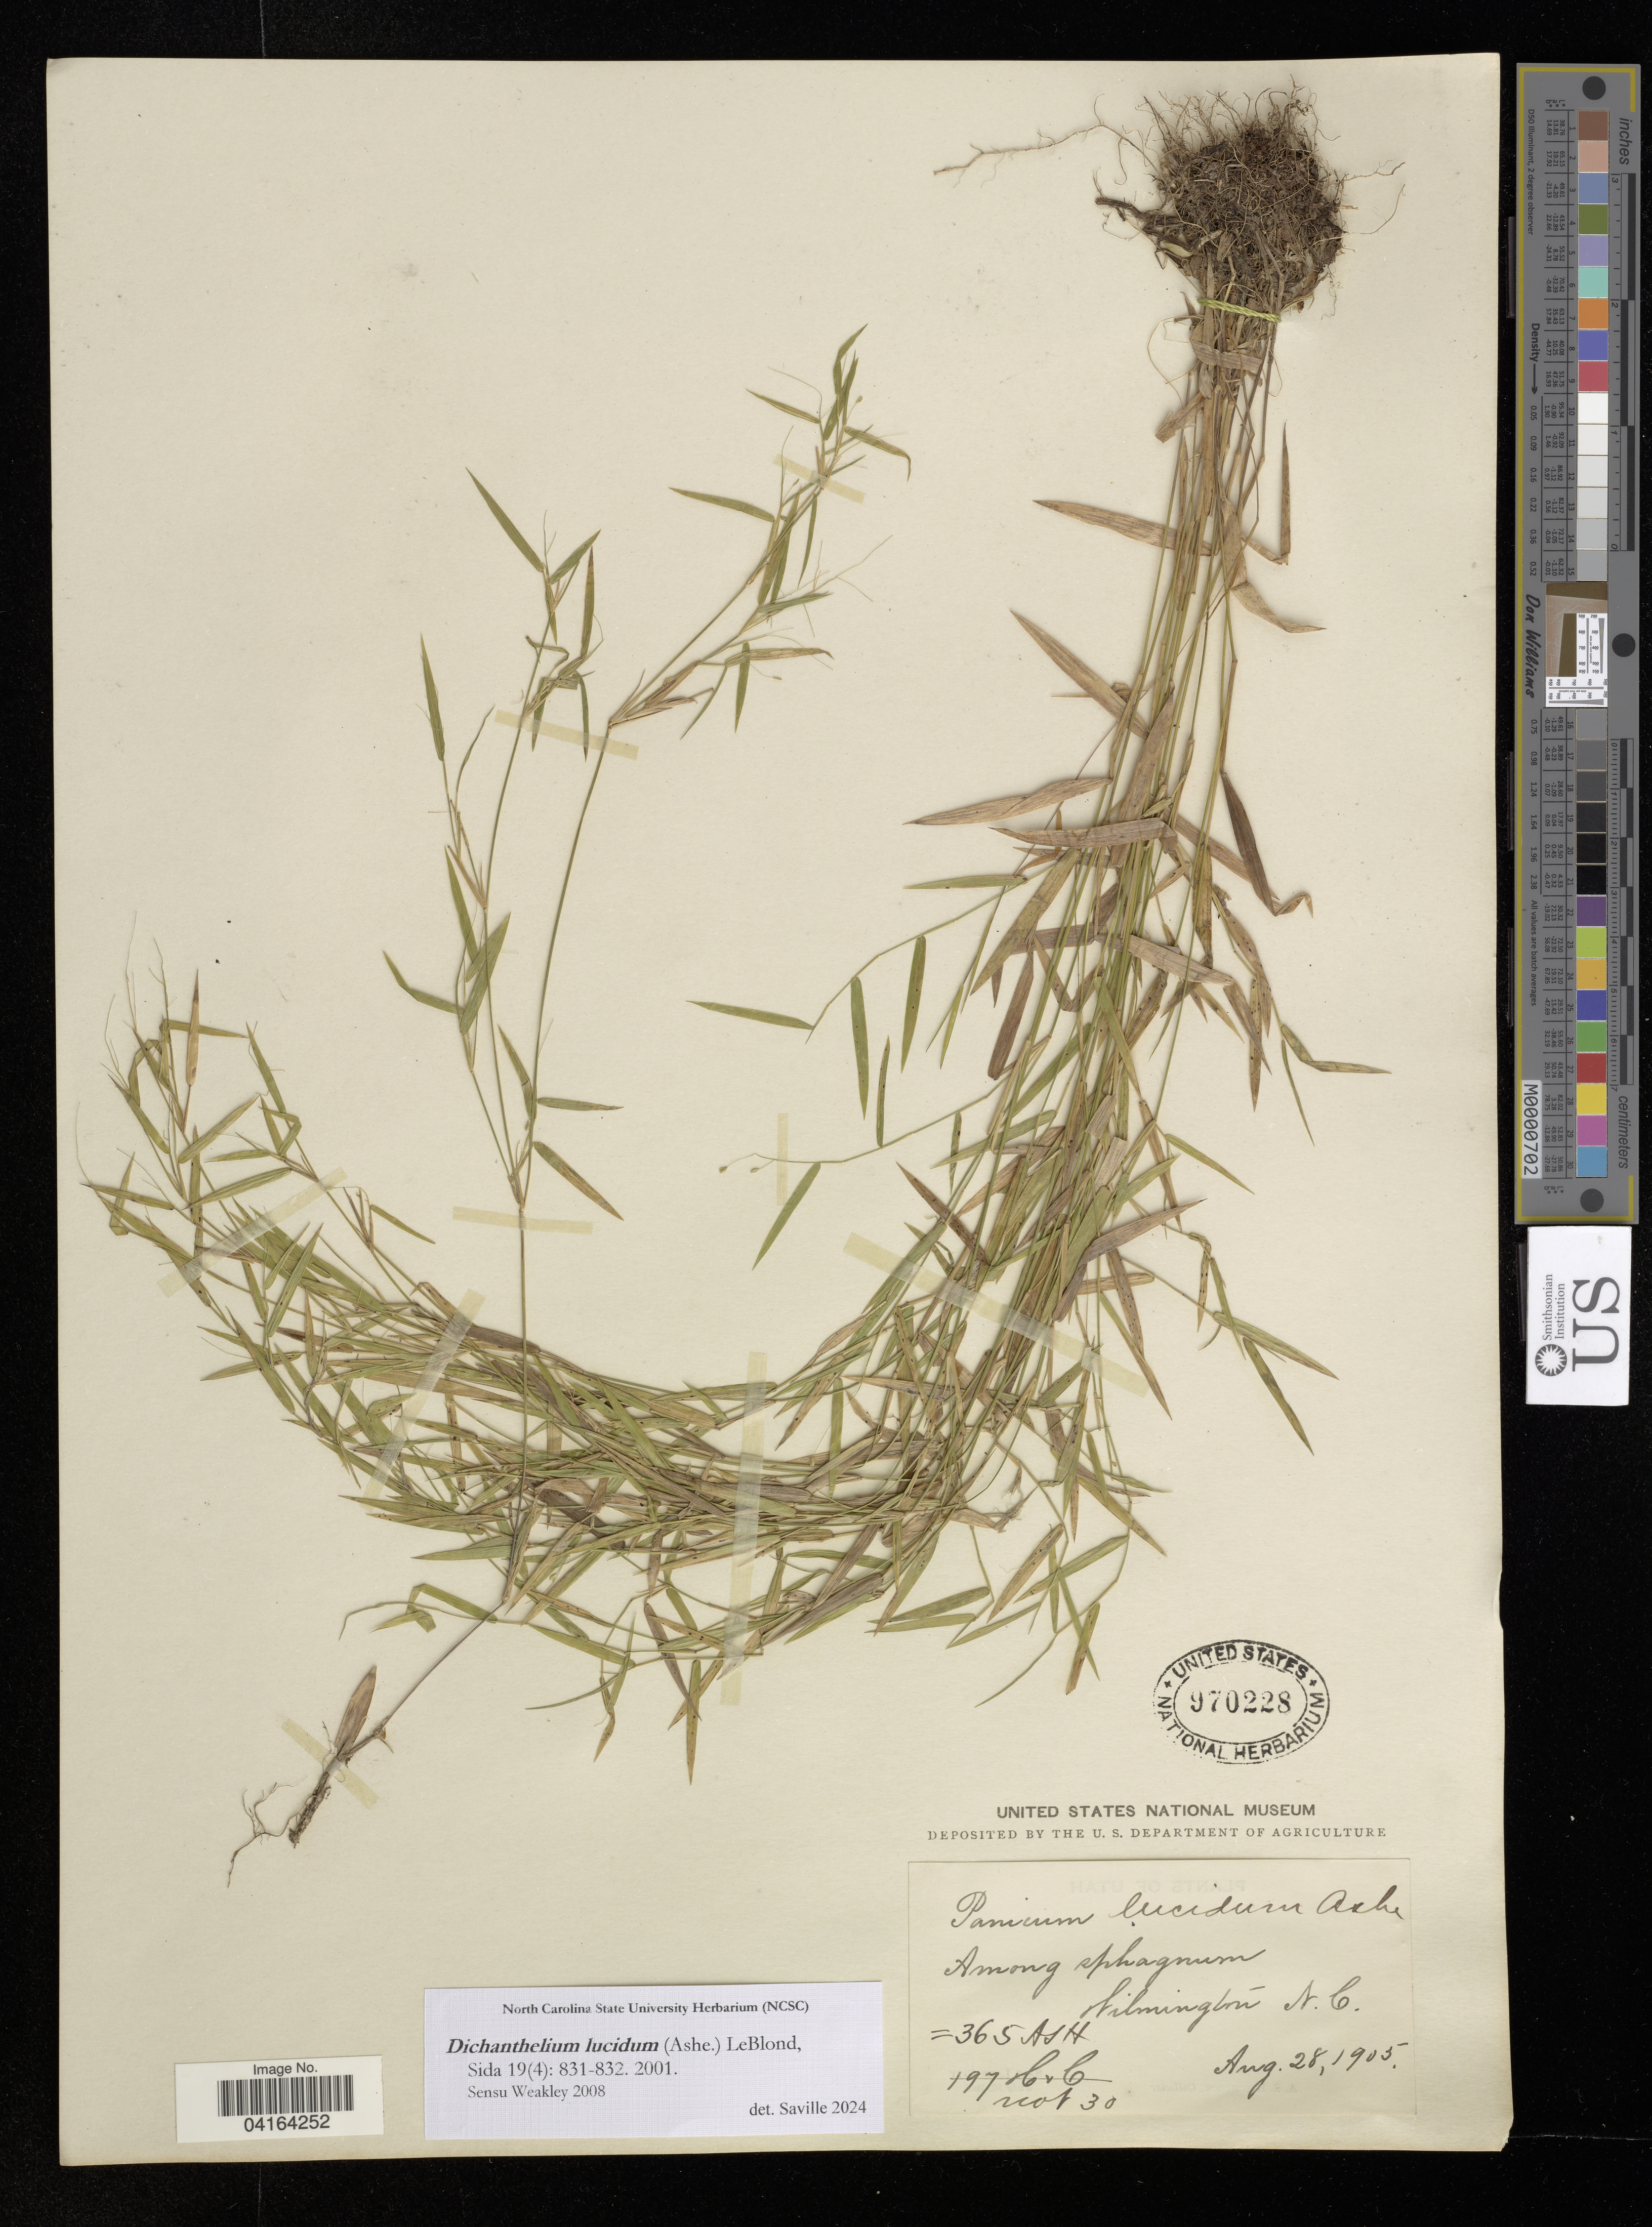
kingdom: Plantae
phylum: Tracheophyta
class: Liliopsida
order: Poales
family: Poaceae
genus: Dichanthelium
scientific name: Dichanthelium lucidum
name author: (Ashe) LeBlond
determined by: Saville, A. C., (NCSC), North Carolina State University (UNITED STATES)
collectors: A. H.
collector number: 365AJH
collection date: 1905-08-28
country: United States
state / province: North Carolina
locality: Wilmington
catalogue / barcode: US 970228